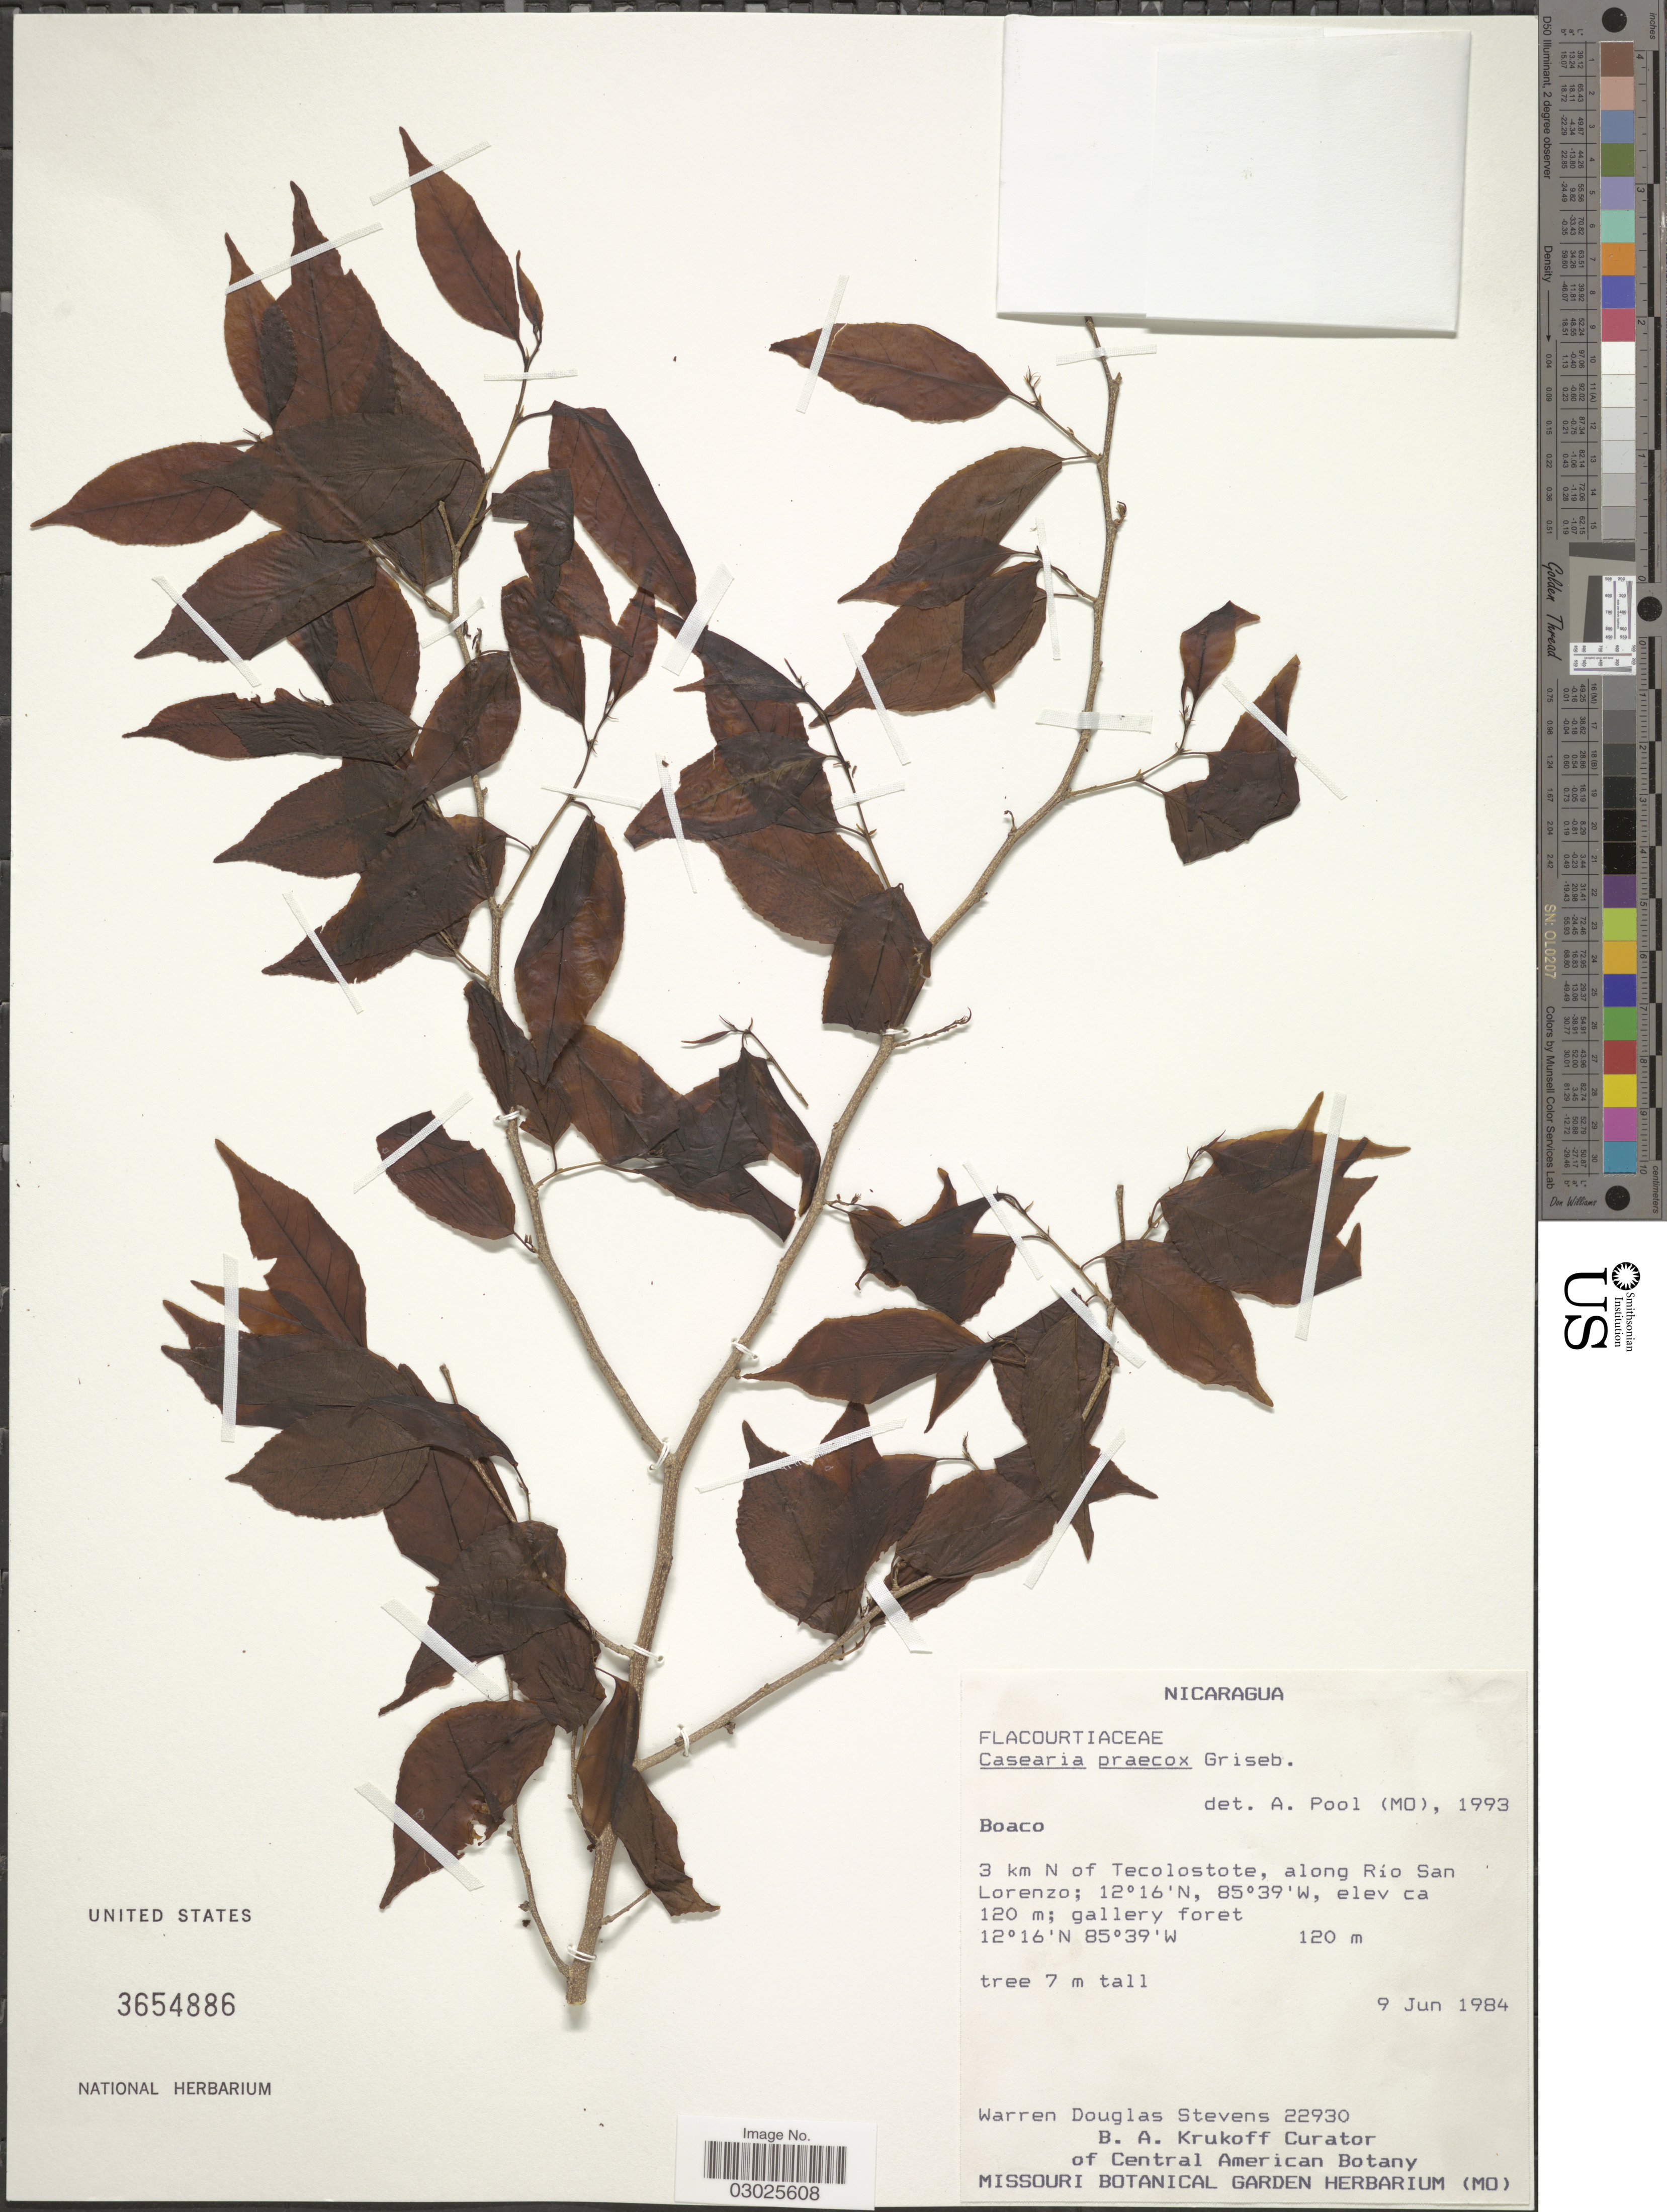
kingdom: Plantae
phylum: Tracheophyta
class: Magnoliopsida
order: Malpighiales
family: Salicaceae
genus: Casearia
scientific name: Casearia praecox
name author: Griseb.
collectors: W. D. Stevens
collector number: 22930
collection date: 1984-06-09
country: Nicaragua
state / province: Boaco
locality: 3 km N of Tecolostote, along Rio San Lorenzo.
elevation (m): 120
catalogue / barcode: US 3654886